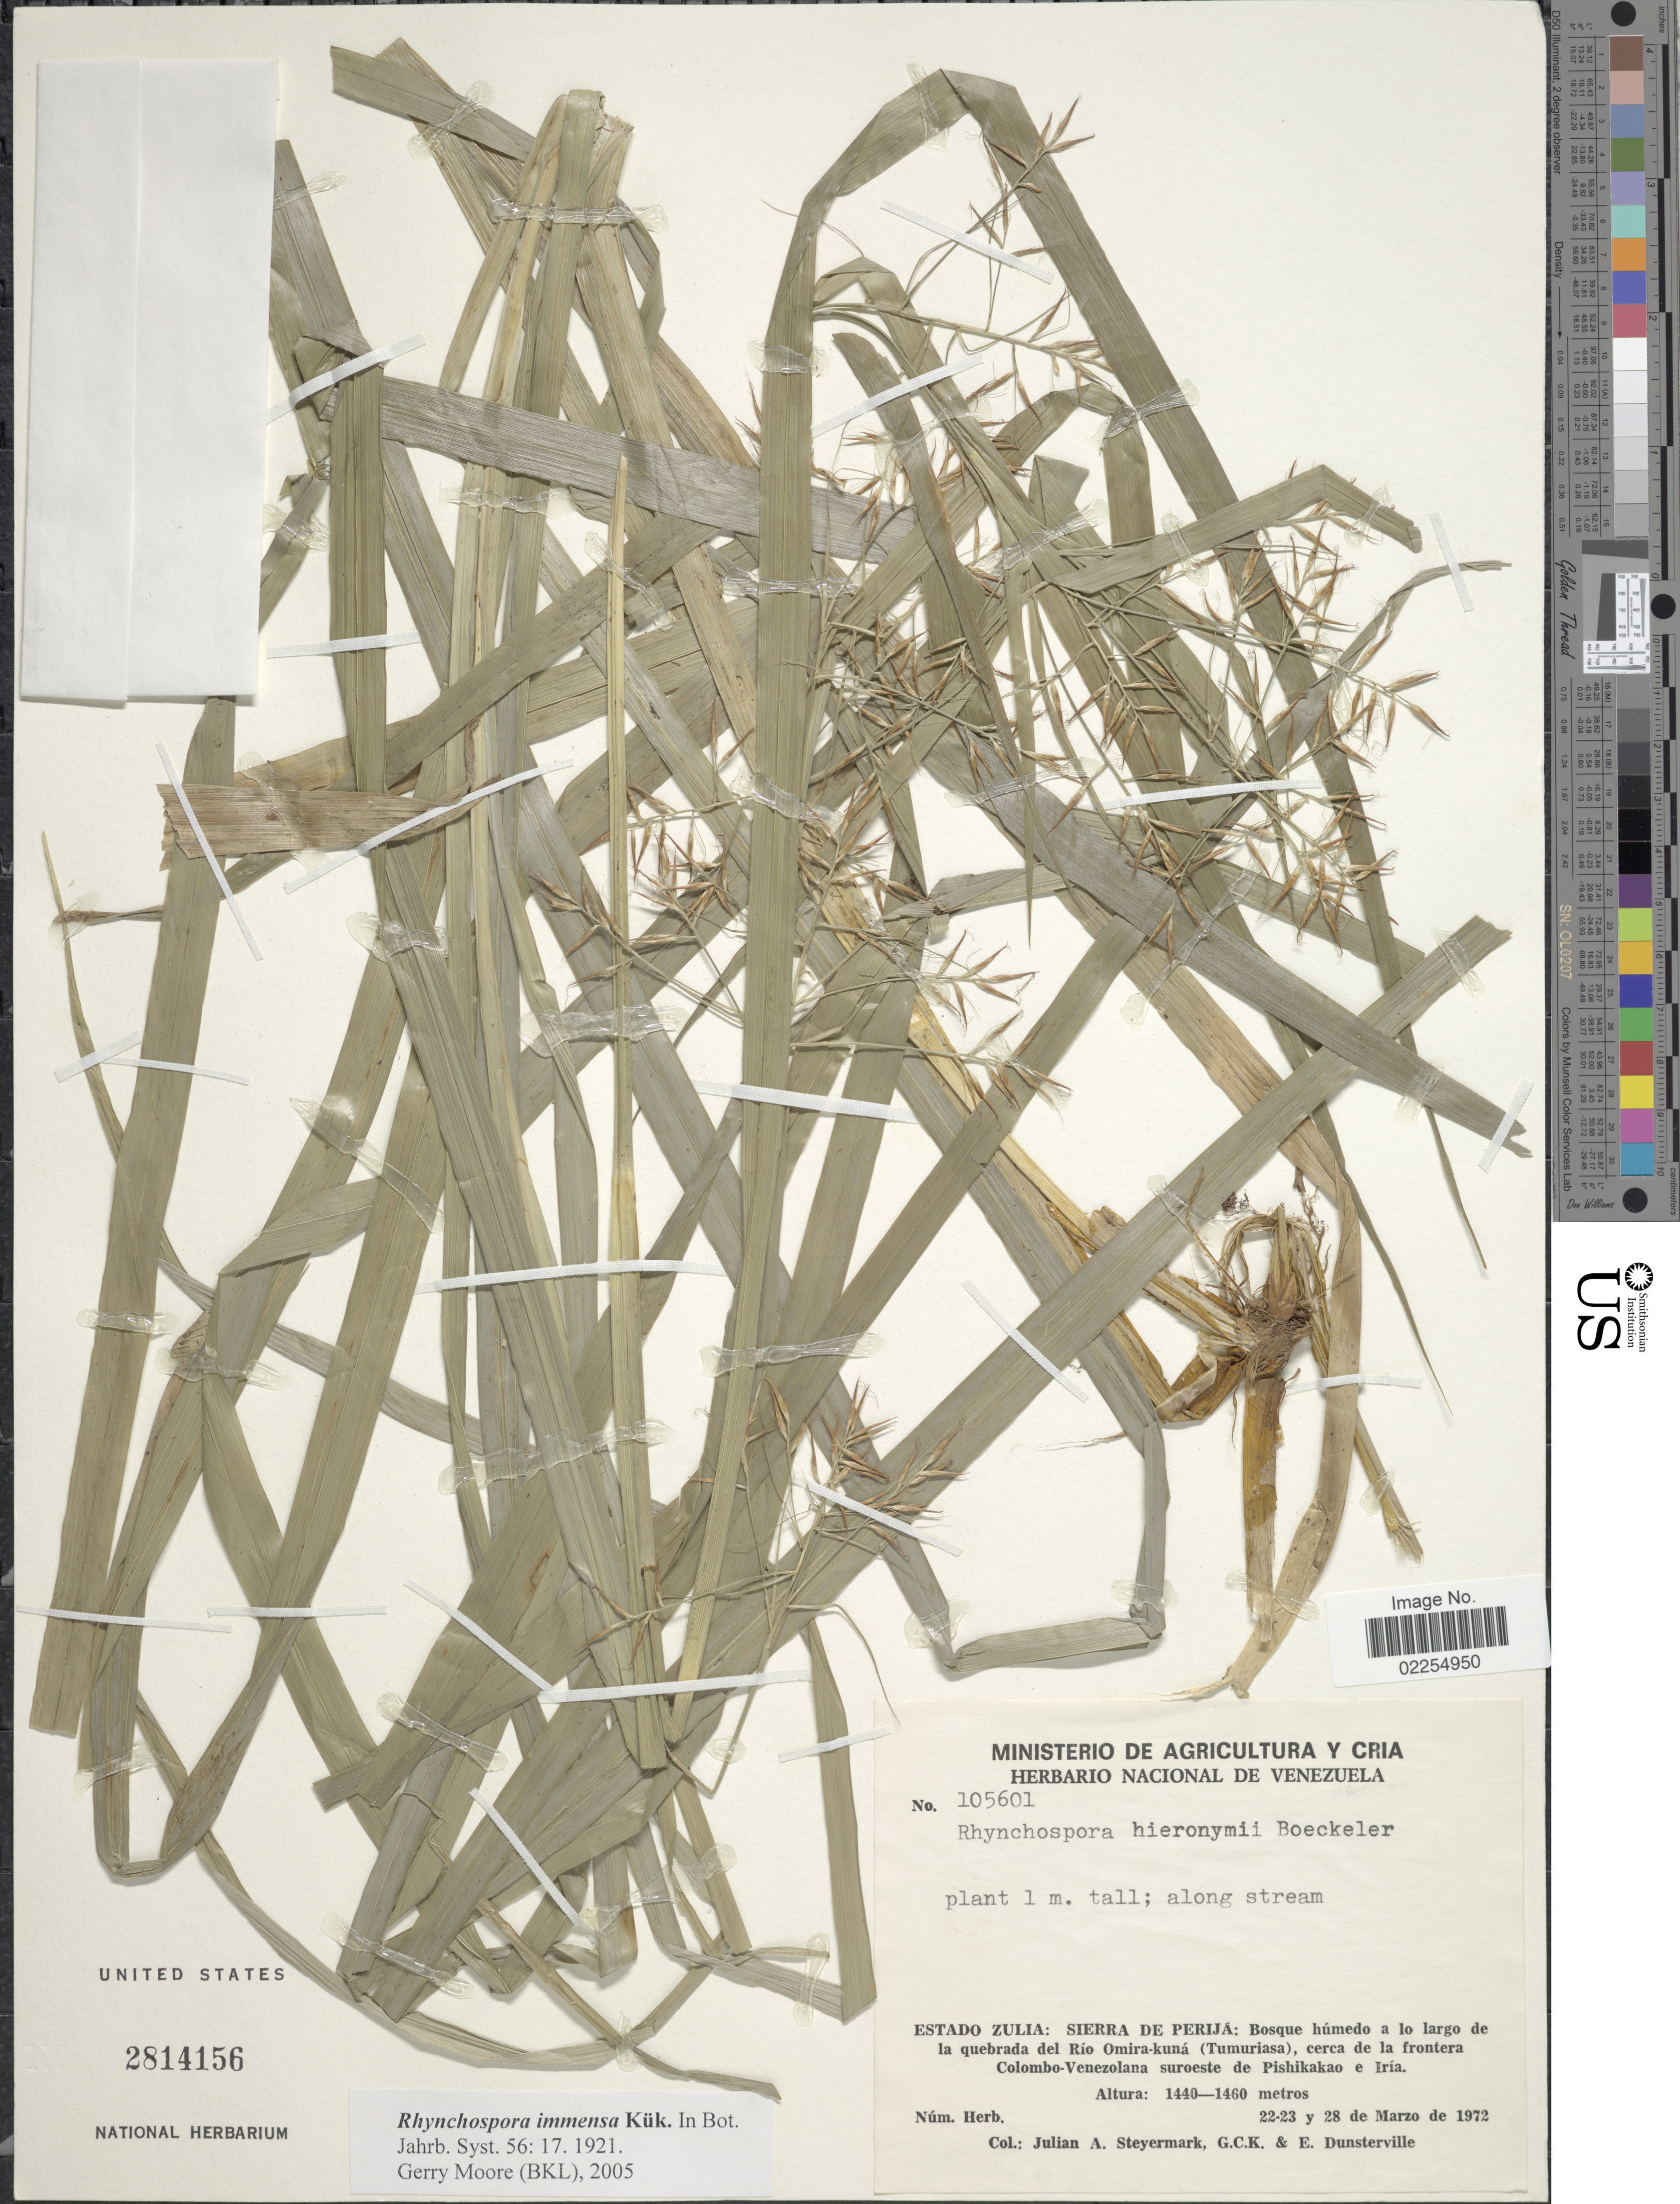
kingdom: Plantae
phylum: Tracheophyta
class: Liliopsida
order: Poales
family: Cyperaceae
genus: Rhynchospora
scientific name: Rhynchospora immensa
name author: Kük.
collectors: J. Steyermark, G. C. K. Dunsterville & E. Dunsterville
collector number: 105601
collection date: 1972-03-22/1972-03-28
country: Venezuela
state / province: Zulia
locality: Sierra de Perija: Bosque humedo a lo largo de la quebrada del Rio Omira-kuna (Tumuriasa) cerca de la frontera Colombo-Venzolana suroeste de Pishikakao e Iria, along stream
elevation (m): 1440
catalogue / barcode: US 2814156